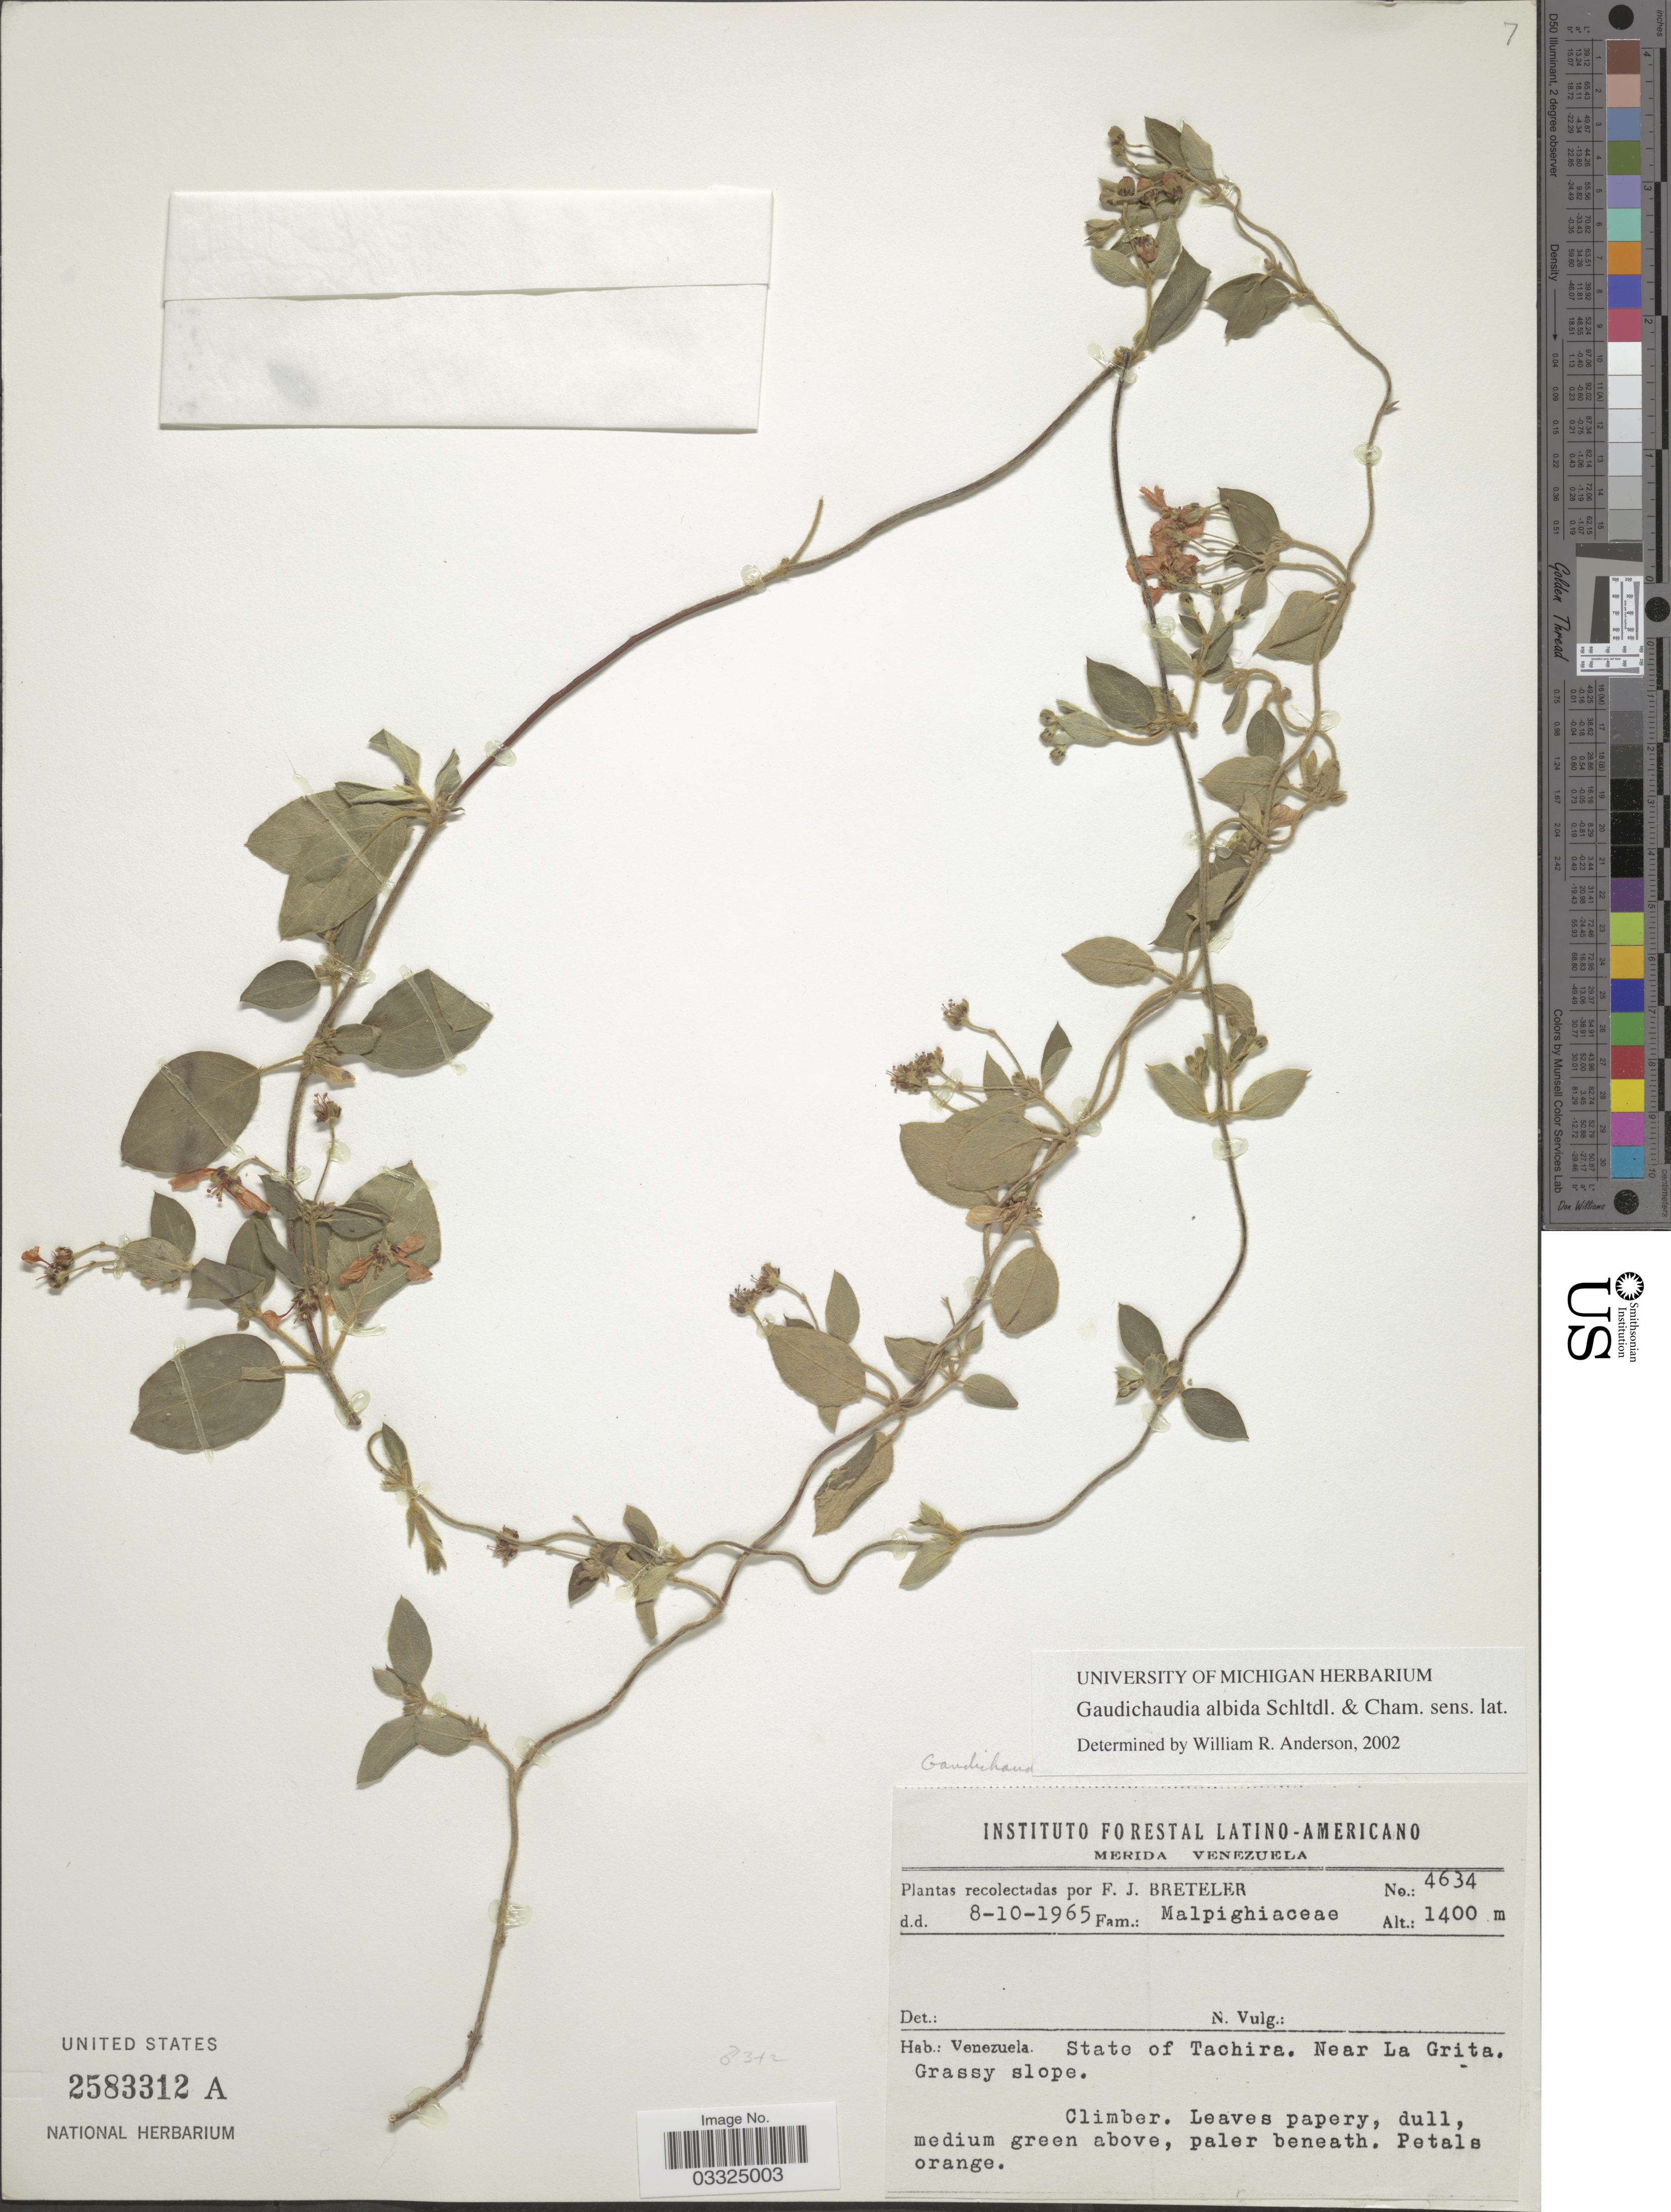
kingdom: Plantae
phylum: Tracheophyta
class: Magnoliopsida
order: Malpighiales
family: Malpighiaceae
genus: Gaudichaudia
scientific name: Gaudichaudia albida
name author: Schltdl. & Cham.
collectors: F. J. Breteler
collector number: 4634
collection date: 1965-10-08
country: Venezuela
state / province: Tachira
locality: Near La Grita.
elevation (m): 1400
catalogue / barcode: US 2583312A